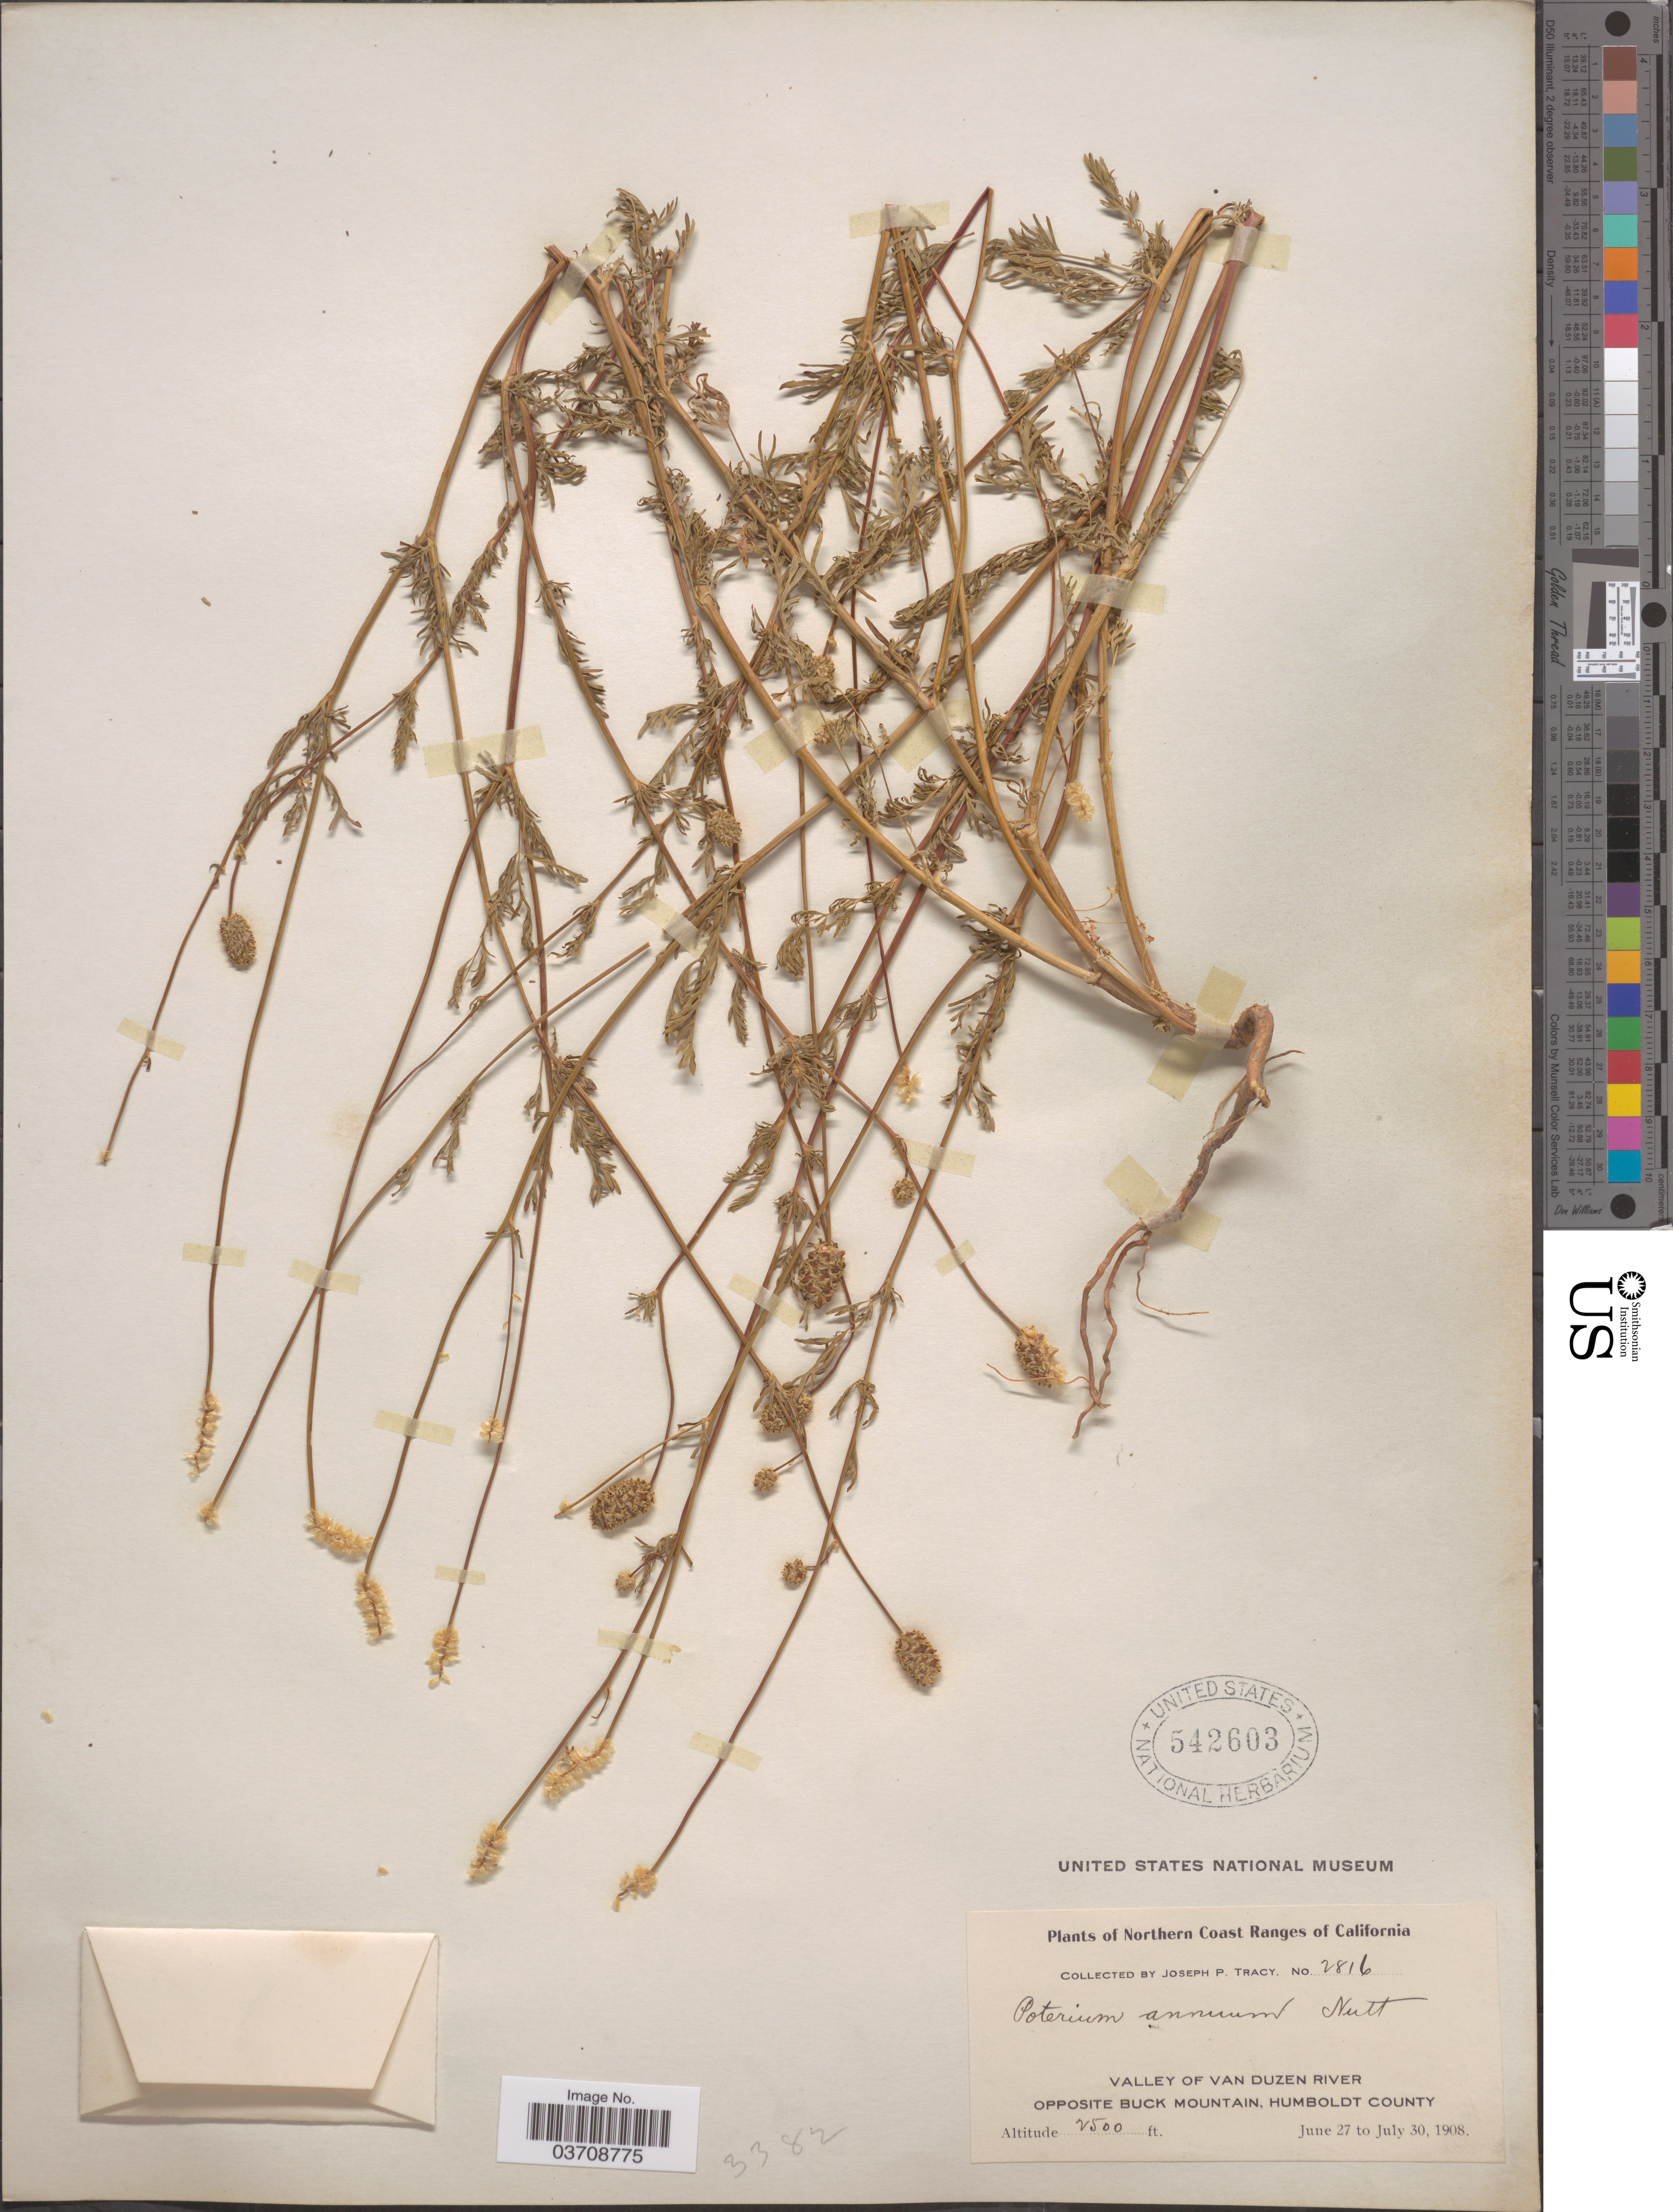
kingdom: Plantae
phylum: Tracheophyta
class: Magnoliopsida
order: Rosales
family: Rosaceae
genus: Sanguisorba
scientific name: Sanguisorba occidentalis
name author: Nutt.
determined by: Strong, Mark T., (BOT), Smithsonian Institution - National Museum of Natural History (UNITED STATES)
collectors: J. Tracy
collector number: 2816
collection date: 1908-06-27/1908-07-30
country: United States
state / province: California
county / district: Humboldt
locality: Northern Coast Ranges of California. Valley of Van Duzen River Opposite Buck Mountain, Humboldt County.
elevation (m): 762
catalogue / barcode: US 542603